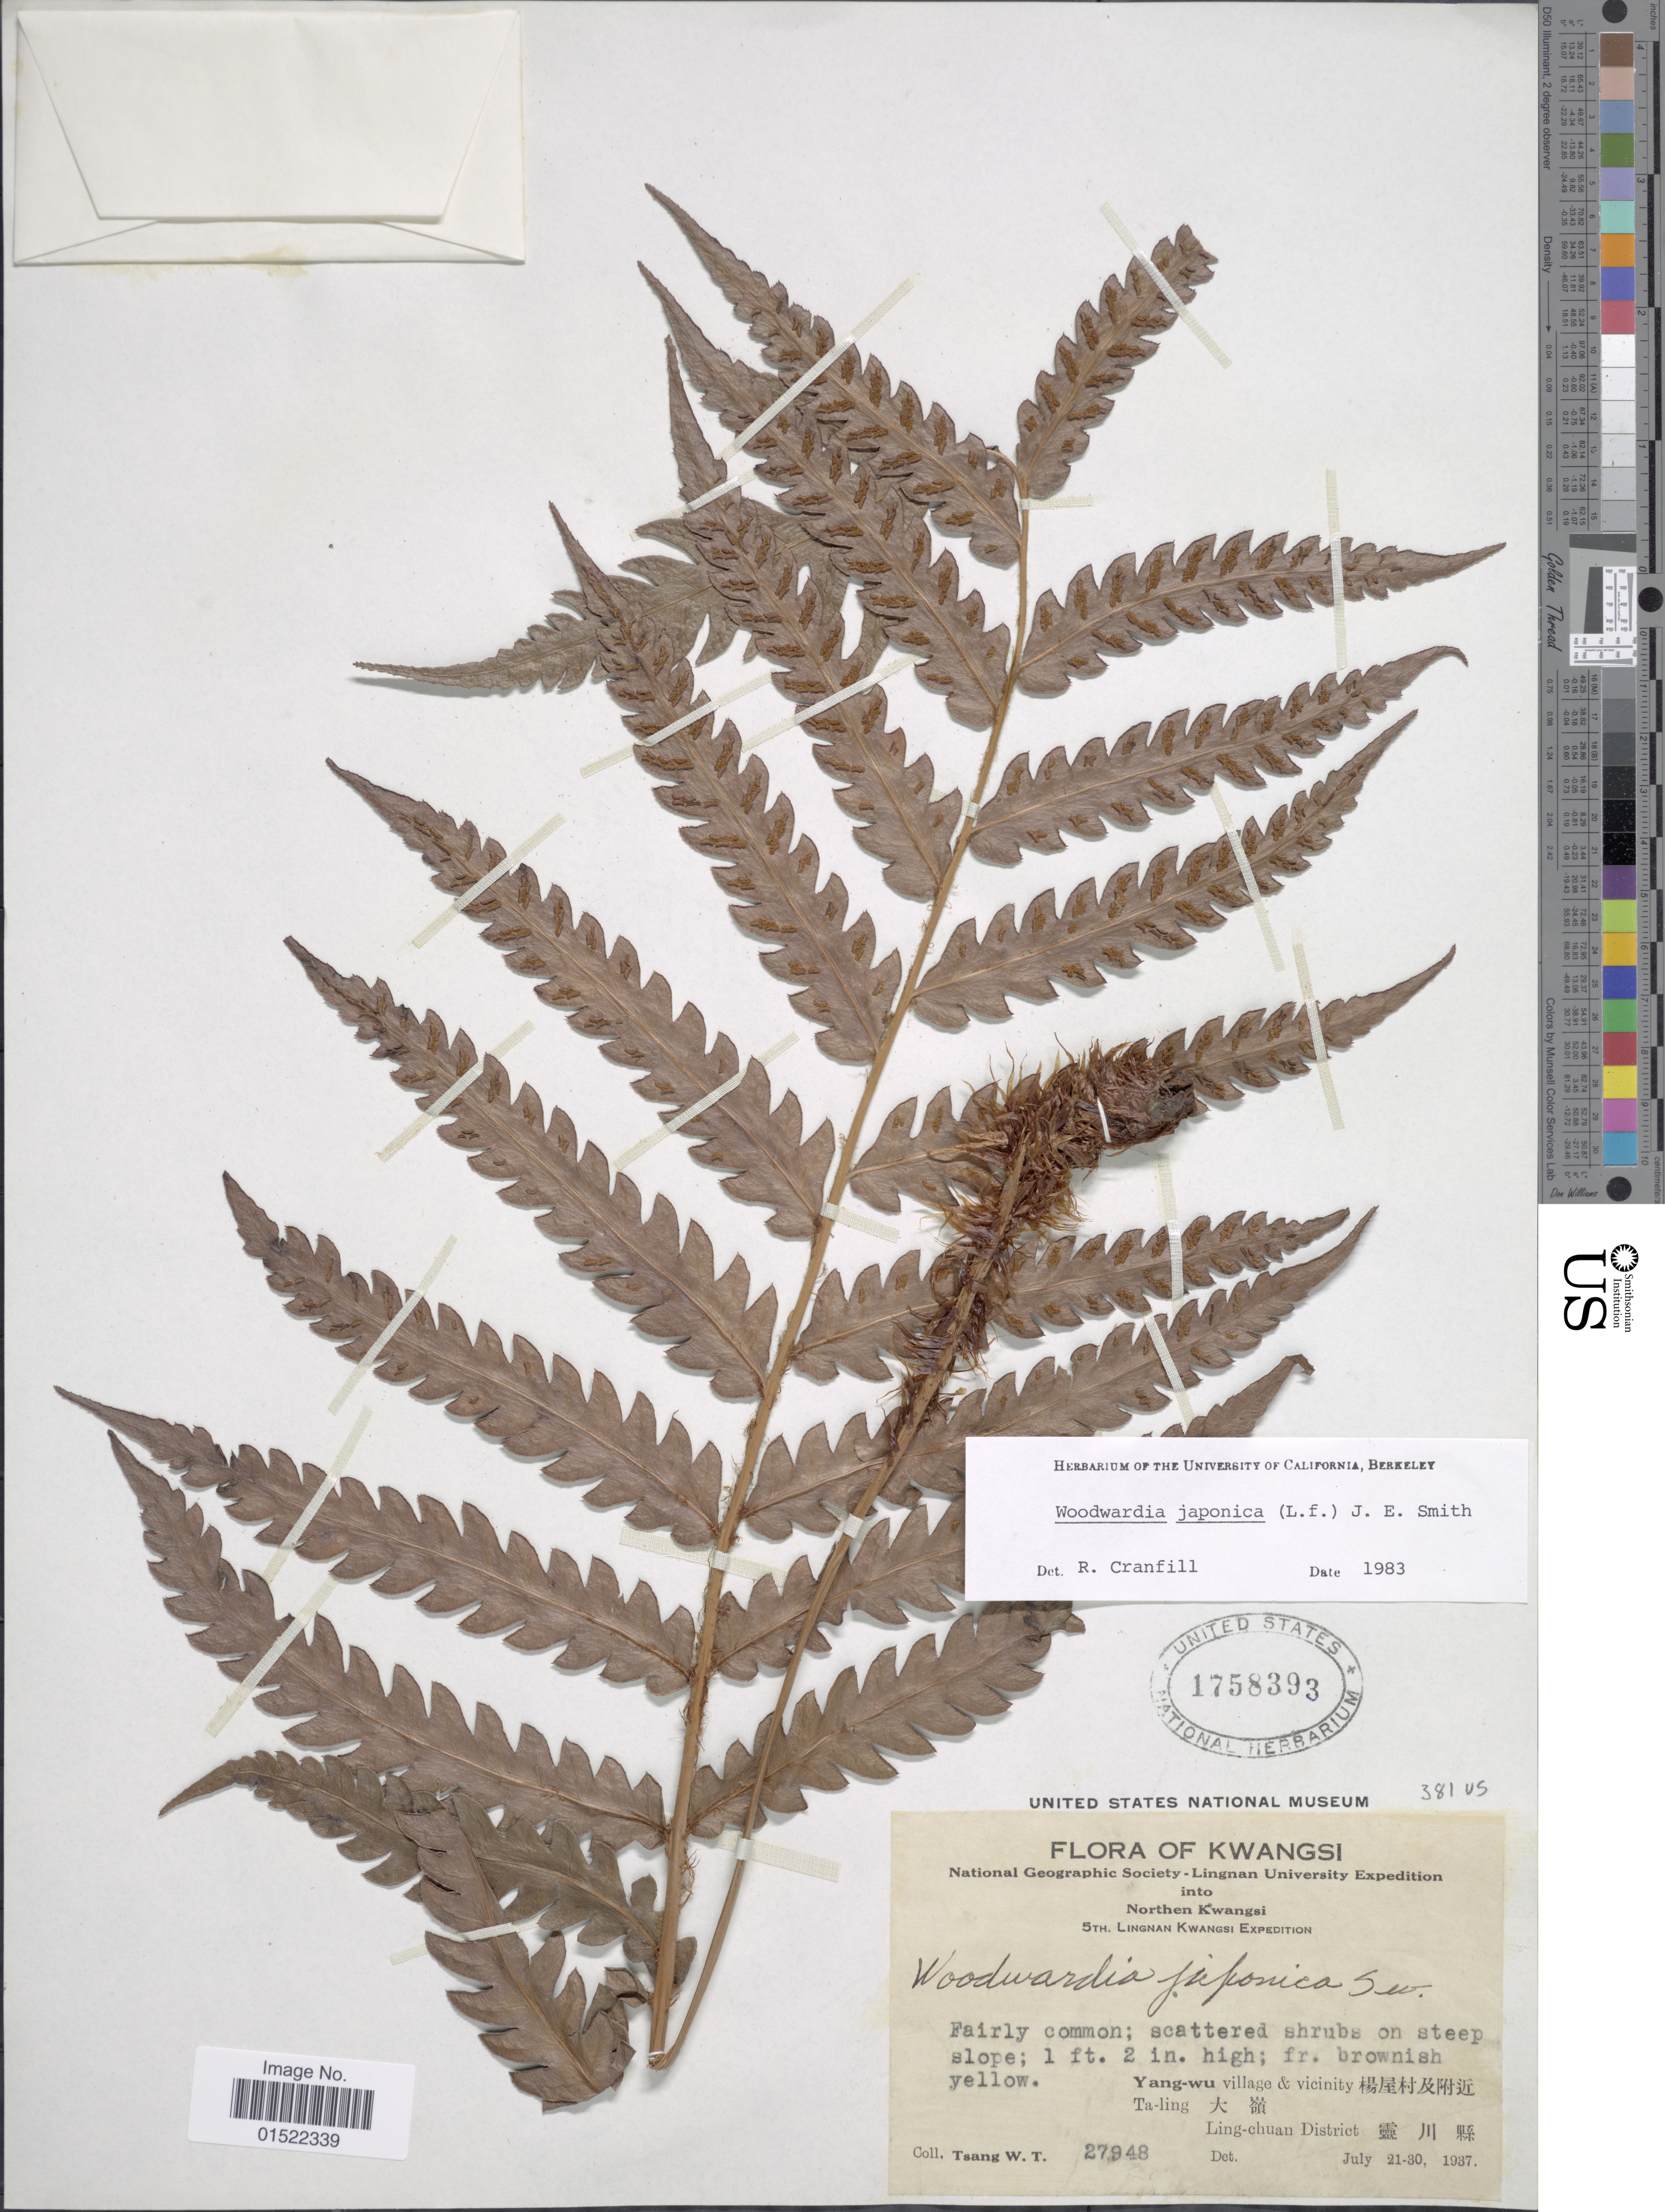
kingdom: Plantae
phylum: Tracheophyta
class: Polypodiopsida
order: Polypodiales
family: Blechnaceae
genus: Woodwardia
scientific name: Woodwardia japonica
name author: (L. f.) Sm.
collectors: W. T. Tsang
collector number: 27948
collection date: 1937-07-21/1937-07-30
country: China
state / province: Guangxi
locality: Northern Kwangsi, Yang-wu village & vicinity, Ta-ling, Ling-chuan District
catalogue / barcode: US 1758393